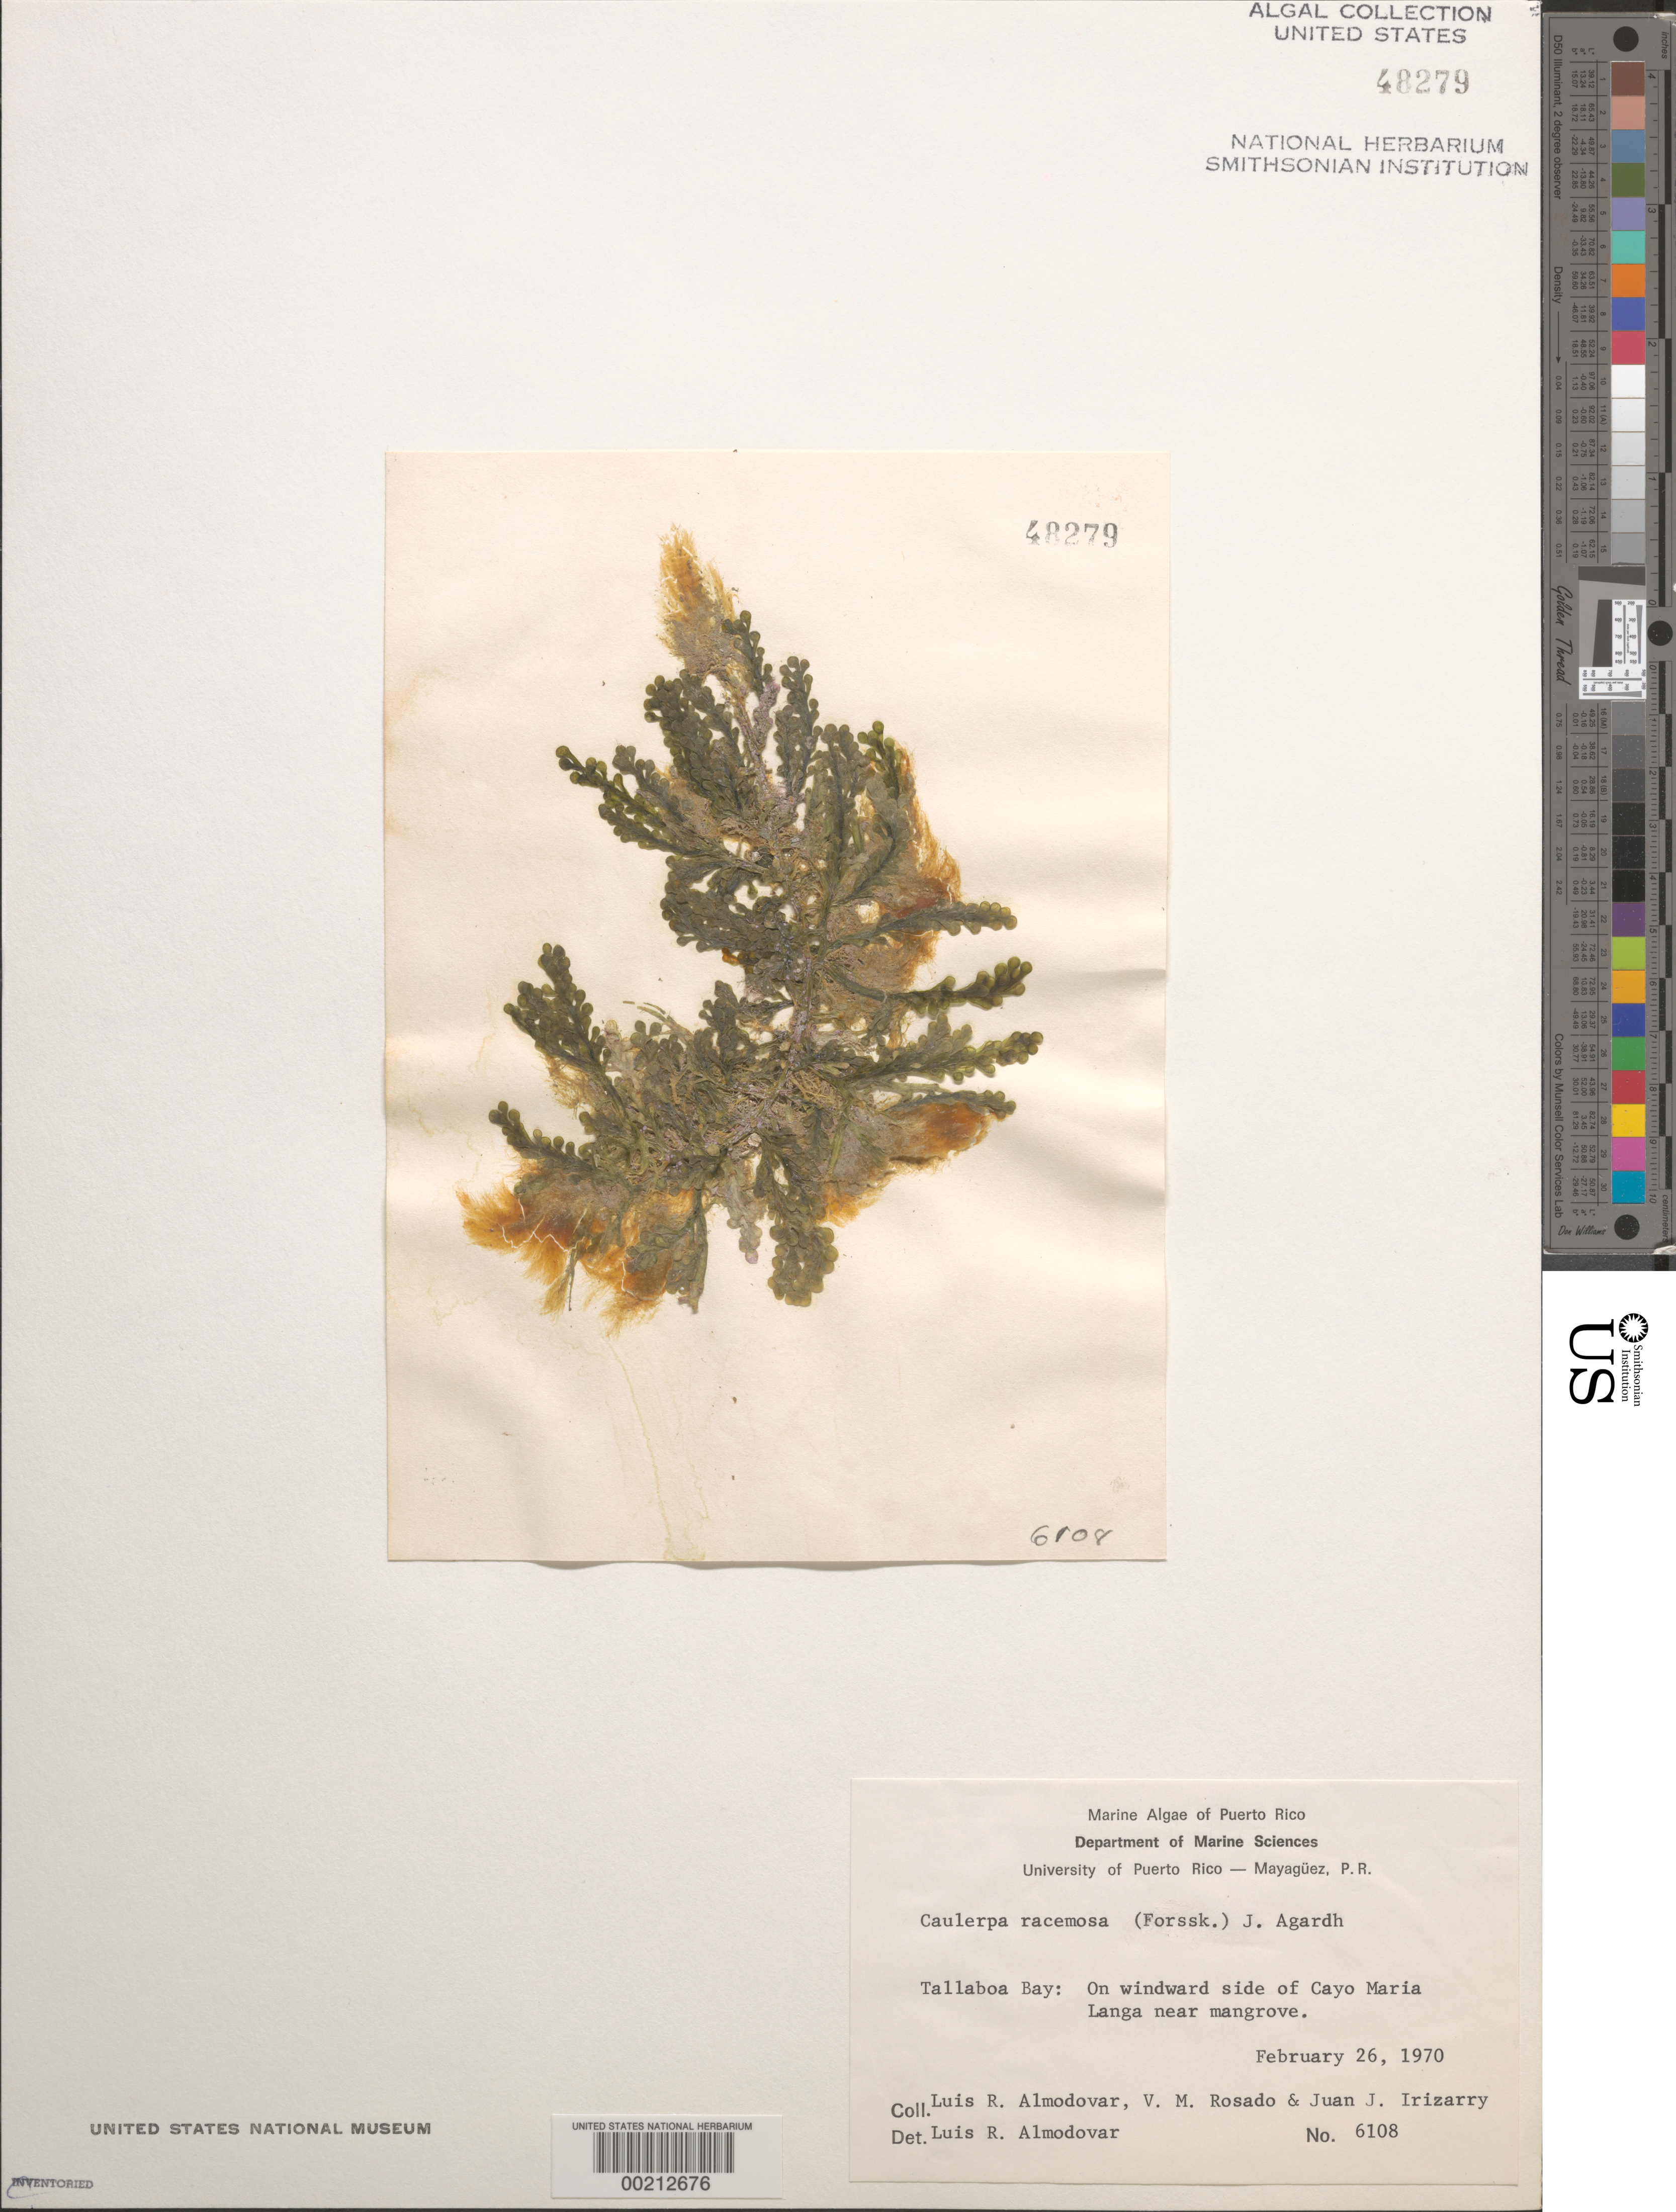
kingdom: Plantae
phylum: Chlorophyta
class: Ulvophyceae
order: Bryopsidales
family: Caulerpaceae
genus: Caulerpa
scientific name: Caulerpa racemosa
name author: (Forssk.) J. Agardh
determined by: Almodovar, L. R.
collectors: L. Almodovar, V. Rosado & J. Irizarry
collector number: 6108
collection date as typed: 26 Feb 1970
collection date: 1970-02-26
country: Puerto Rico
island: Cayo Maria Langa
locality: Tallaboa Bay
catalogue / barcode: US 48279